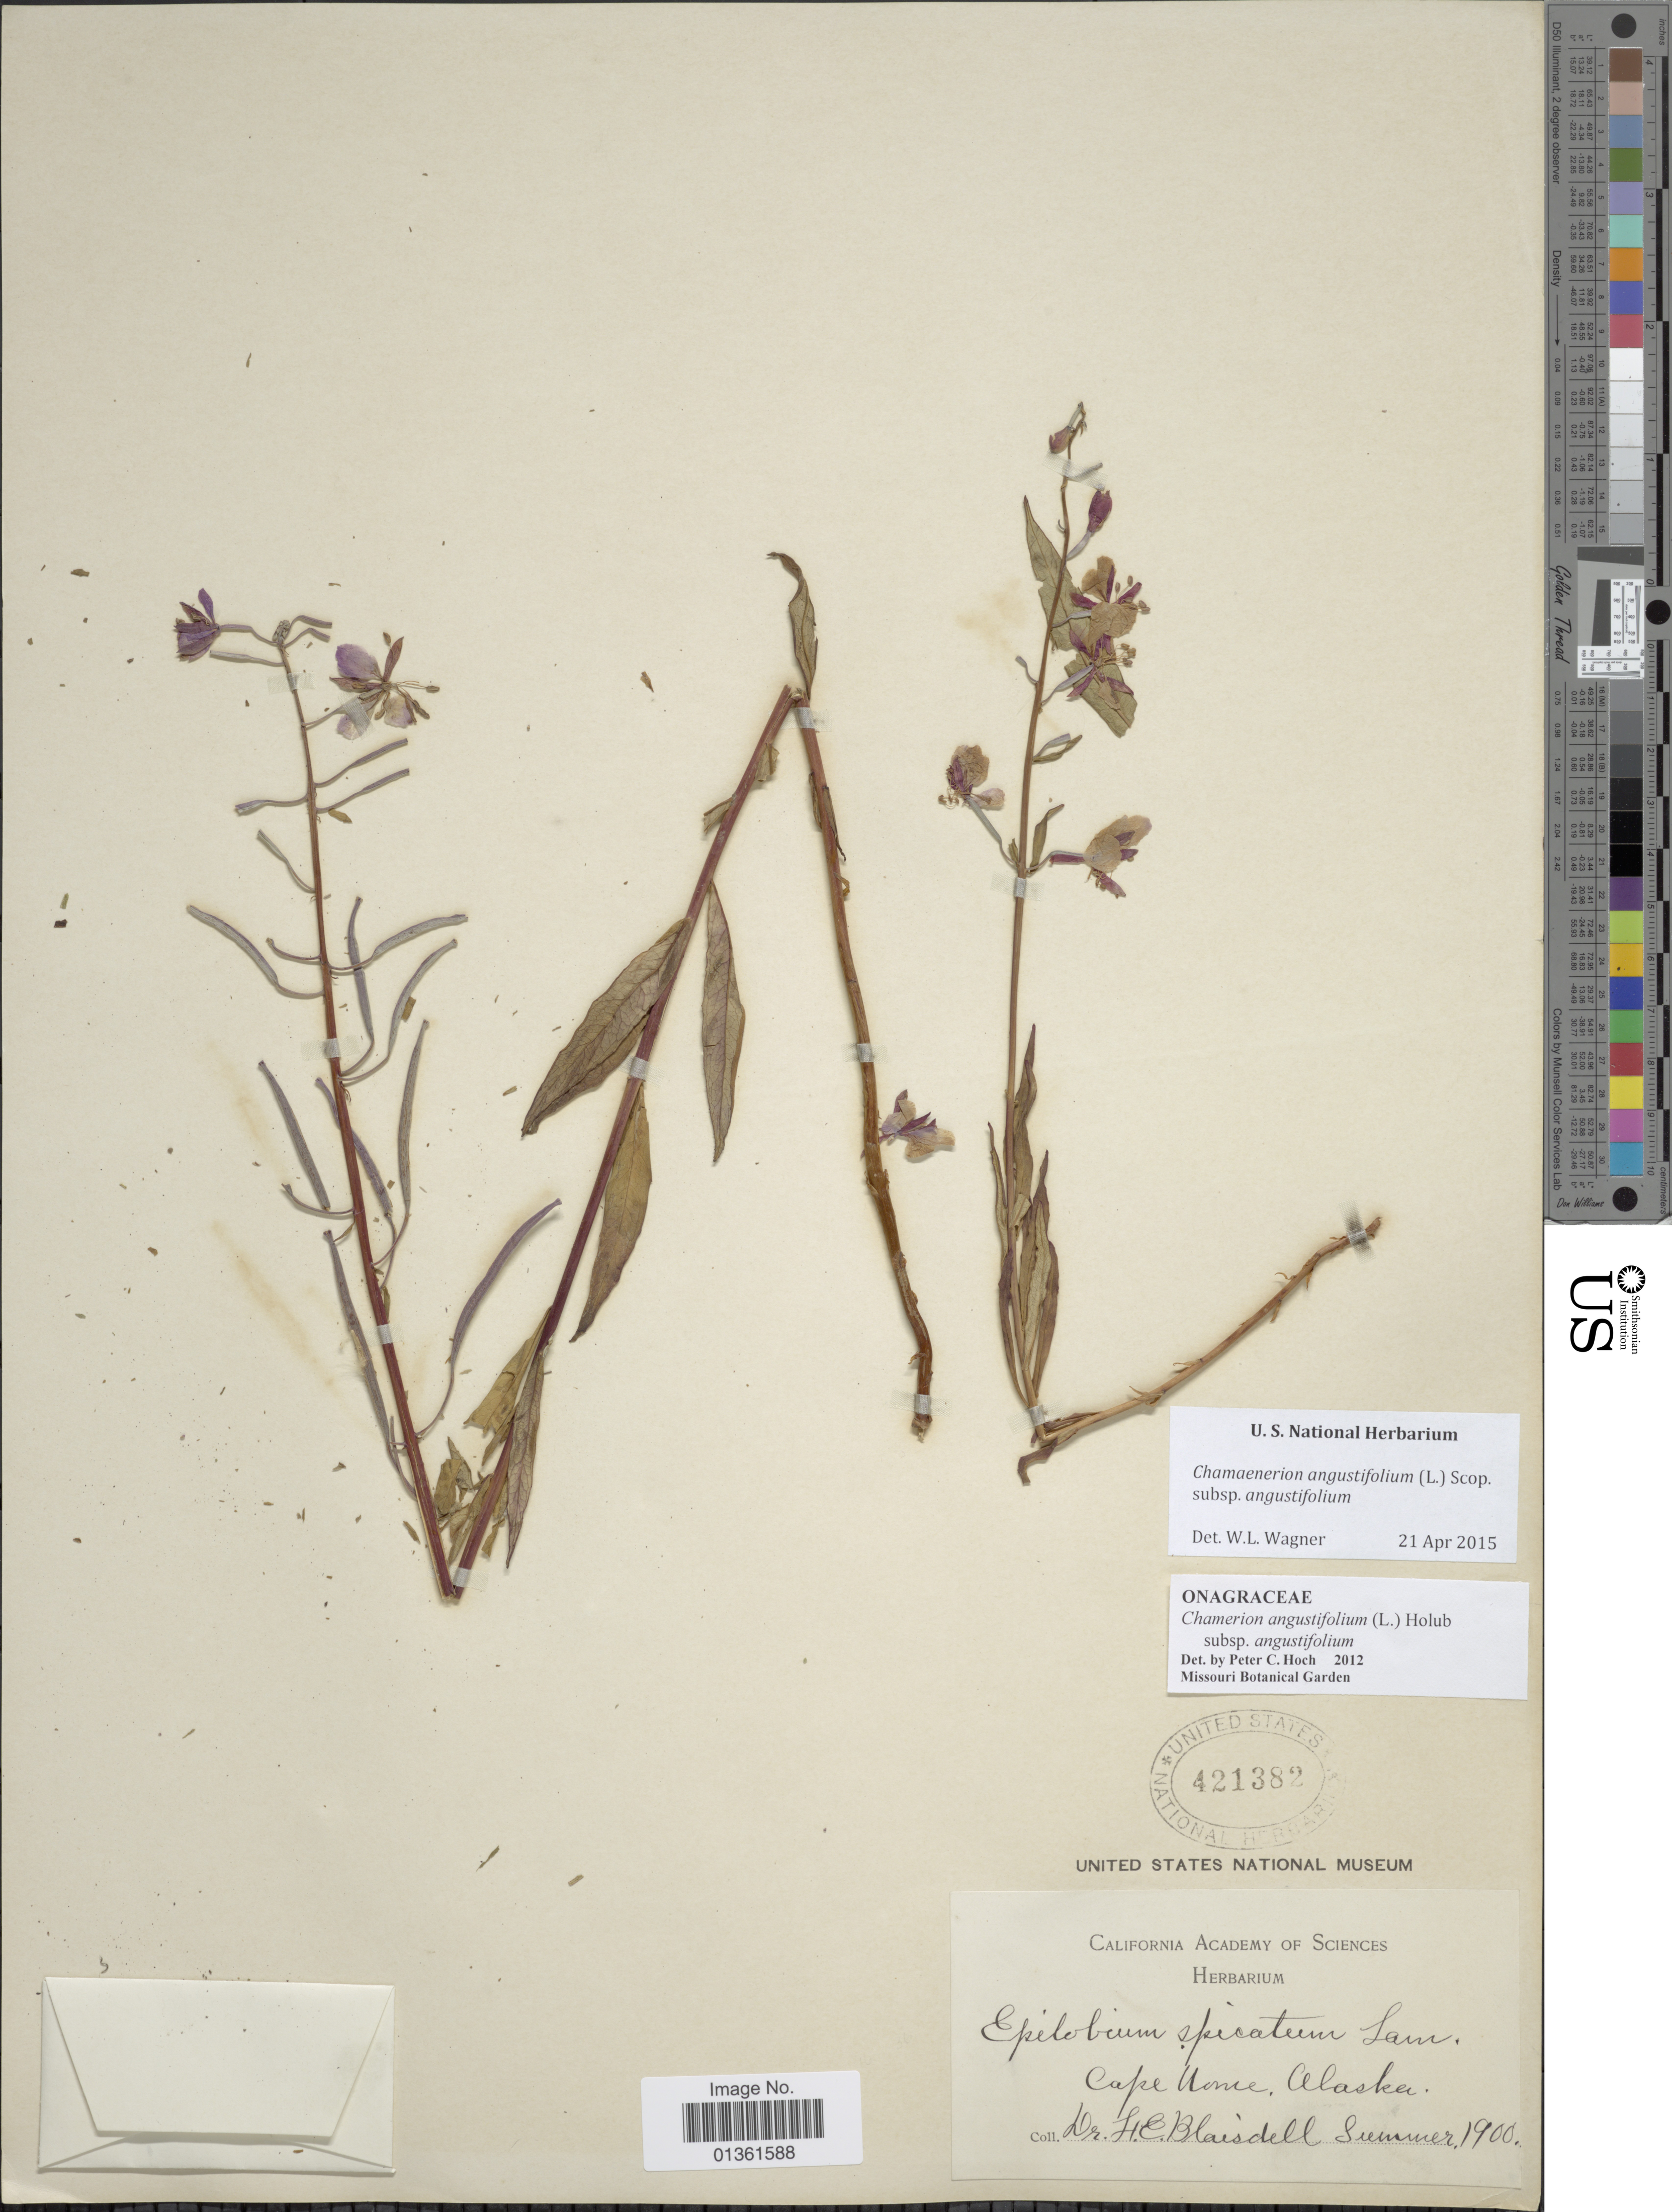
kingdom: Plantae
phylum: Tracheophyta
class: Magnoliopsida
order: Myrtales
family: Onagraceae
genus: Chamaenerion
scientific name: Chamaenerion angustifolium subsp. angustifolium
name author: (L.) Scop.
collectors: F. Blaisdell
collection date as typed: Summer 1900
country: United States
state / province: Alaska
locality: Cape Nome.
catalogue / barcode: US 421382